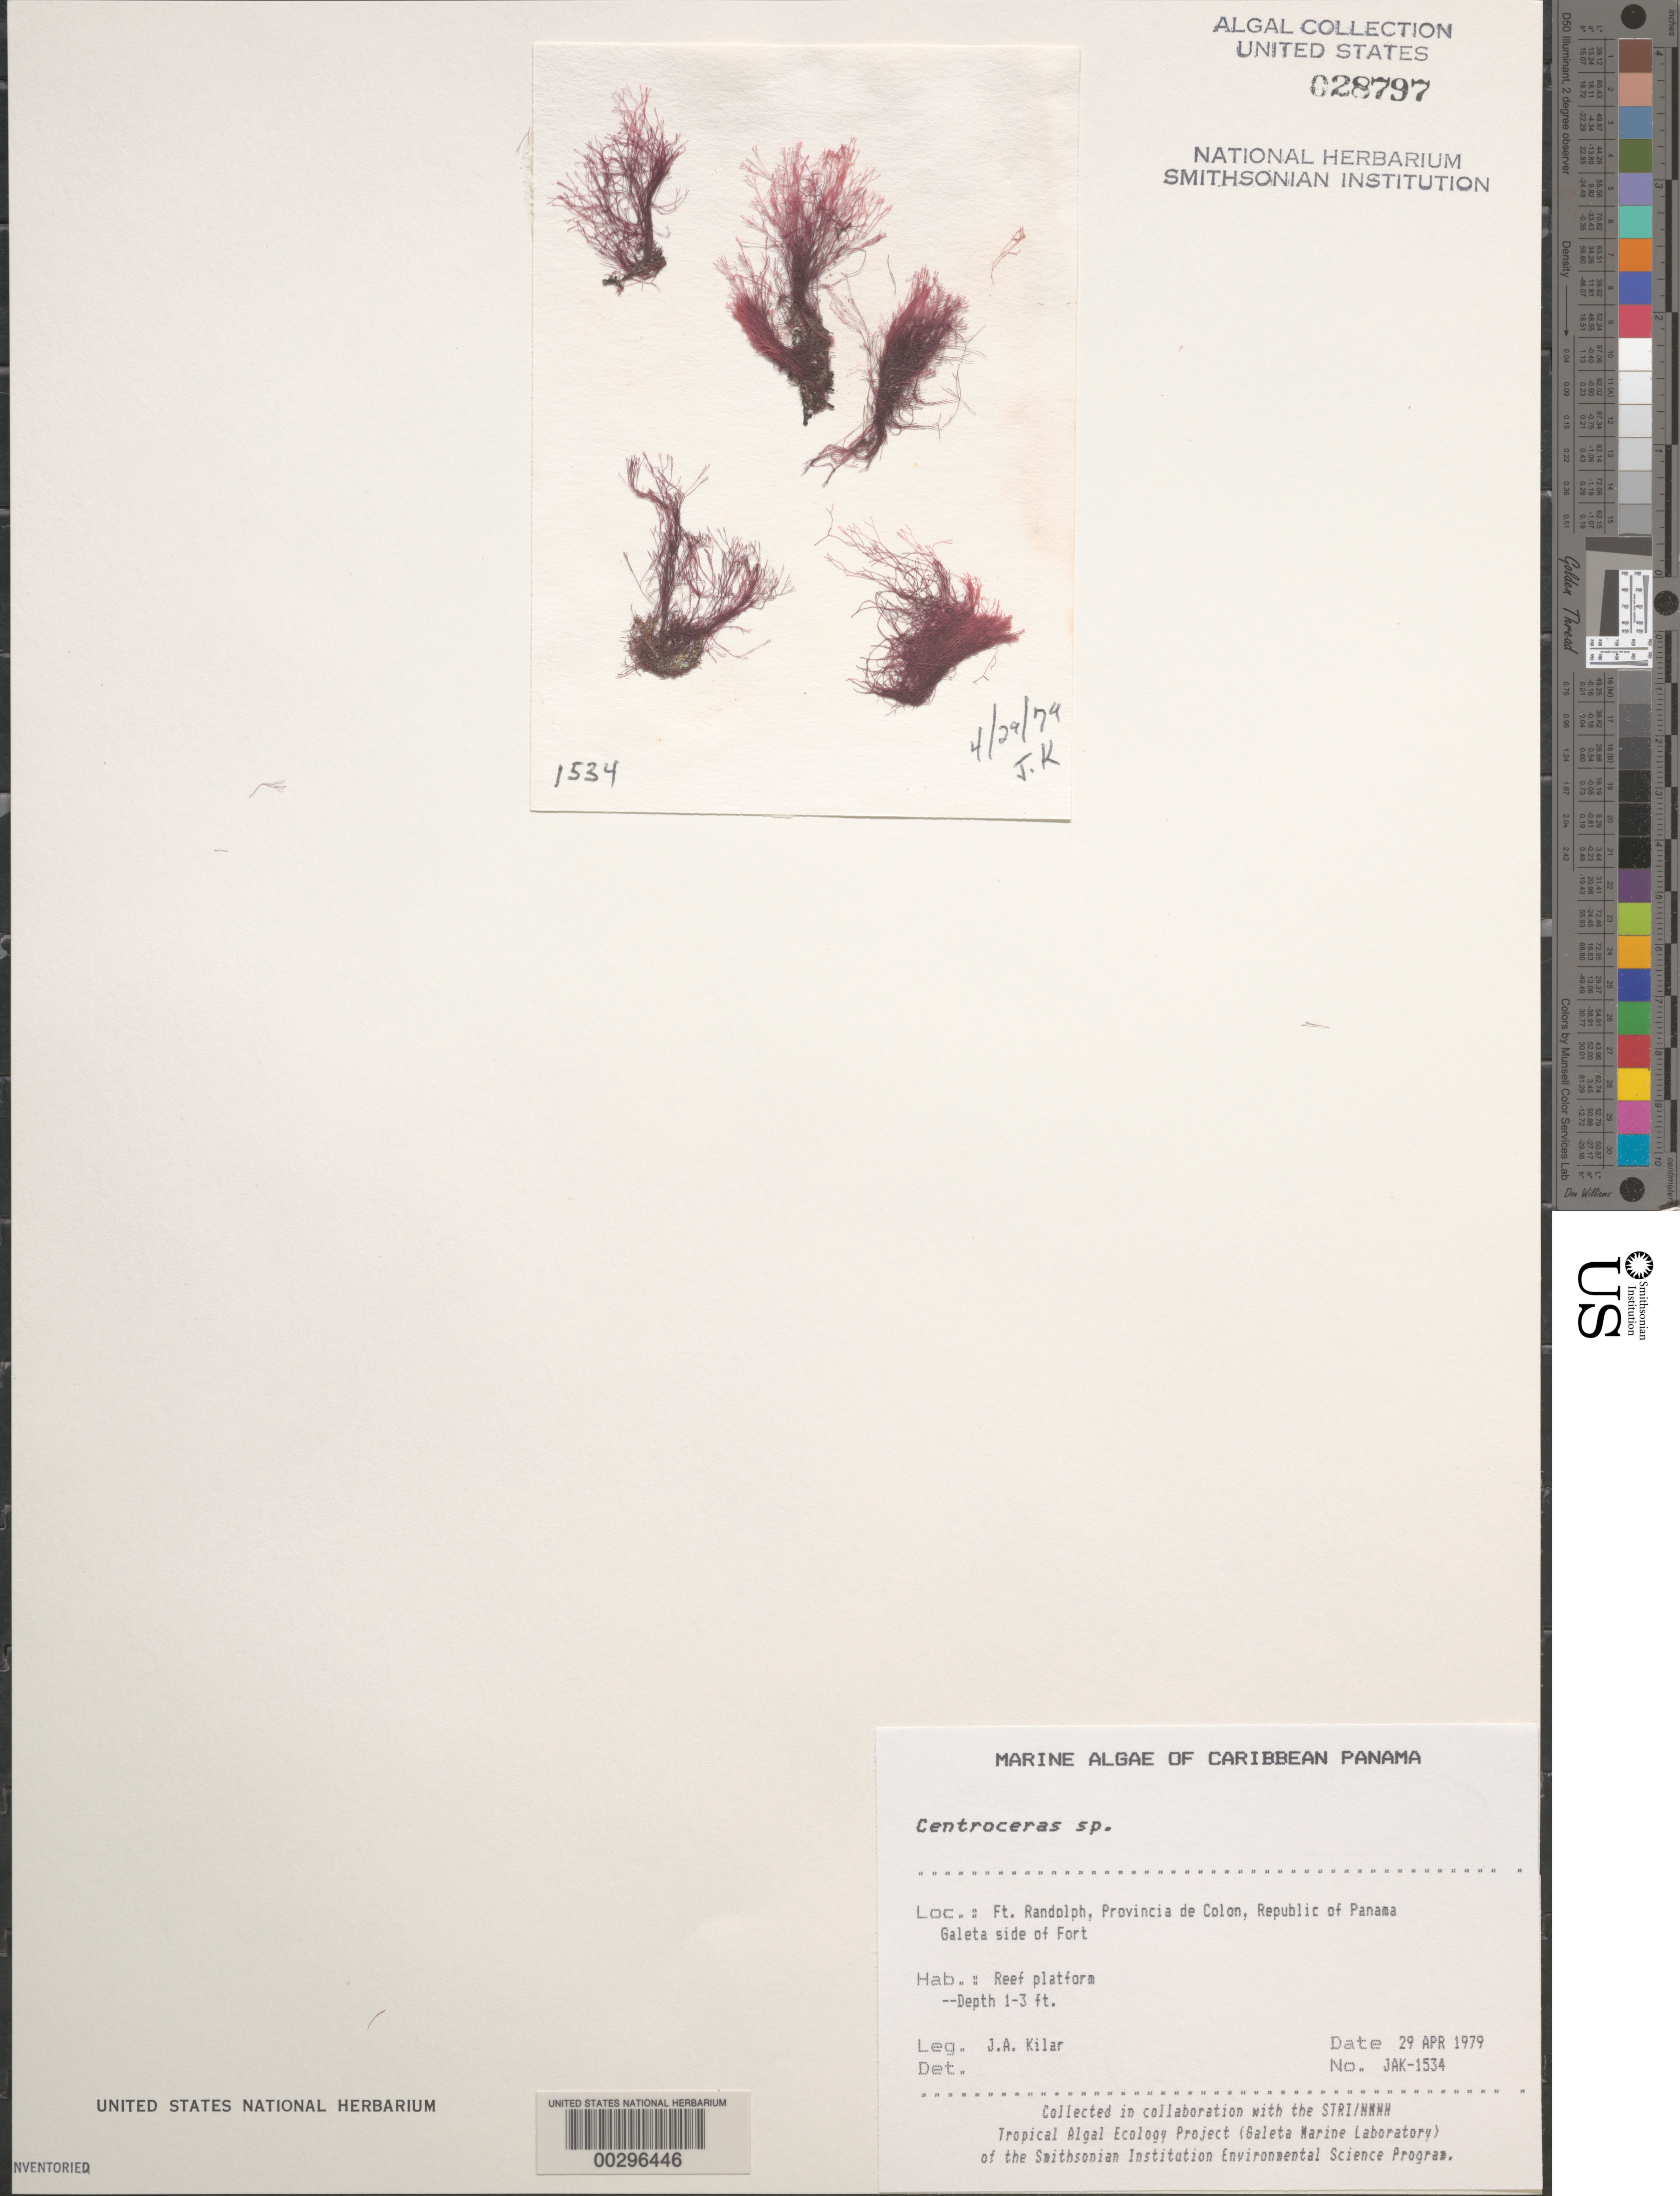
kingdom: Plantae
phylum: Rhodophyta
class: Florideophyceae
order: Ceramiales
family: Ceramiaceae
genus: Centroceras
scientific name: Centroceras sp.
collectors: J. A. Kilar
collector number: JAK-1534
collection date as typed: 29 Apr 1979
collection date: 1979-04-29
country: Panama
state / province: Colón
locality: Fort Randolph, Galeta side of fort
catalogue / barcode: US 28797